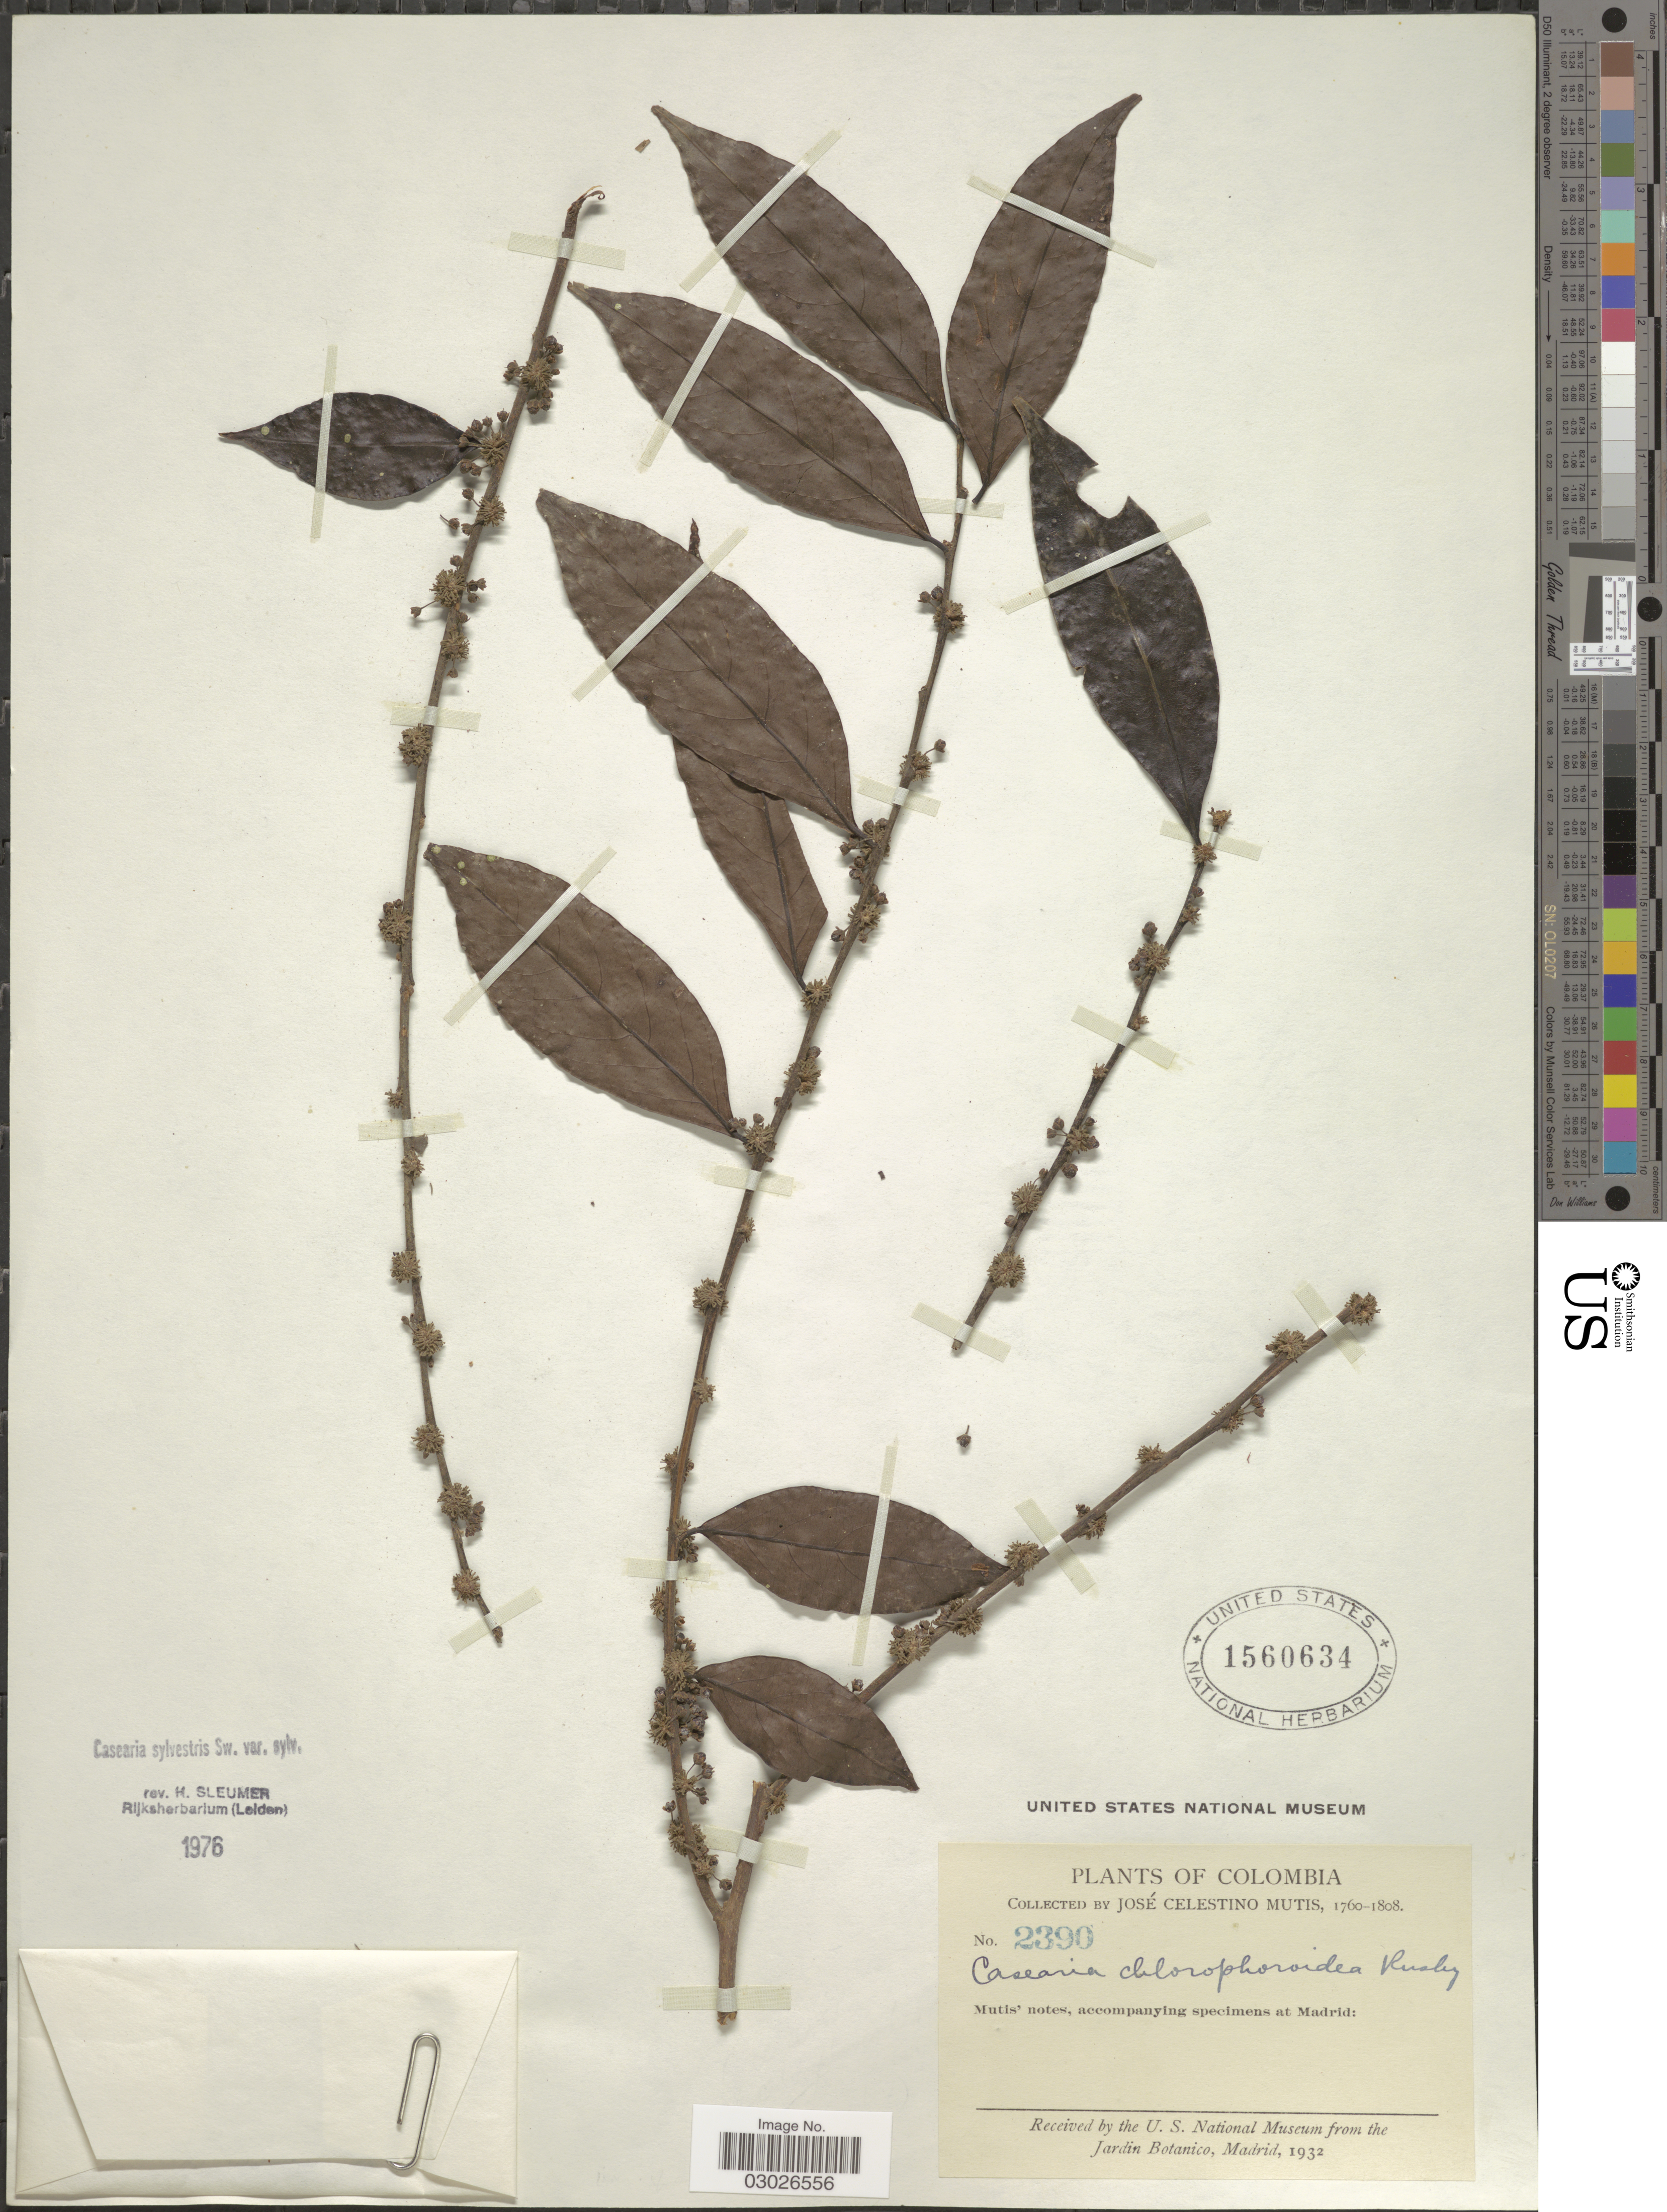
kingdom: Plantae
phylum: Tracheophyta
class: Magnoliopsida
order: Malpighiales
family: Salicaceae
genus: Casearia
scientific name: Casearia sylvestris var. sylvestris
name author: Sw.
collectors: J. C. B. Mutis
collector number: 2390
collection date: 1760/1808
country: Colombia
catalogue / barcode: US 1560634